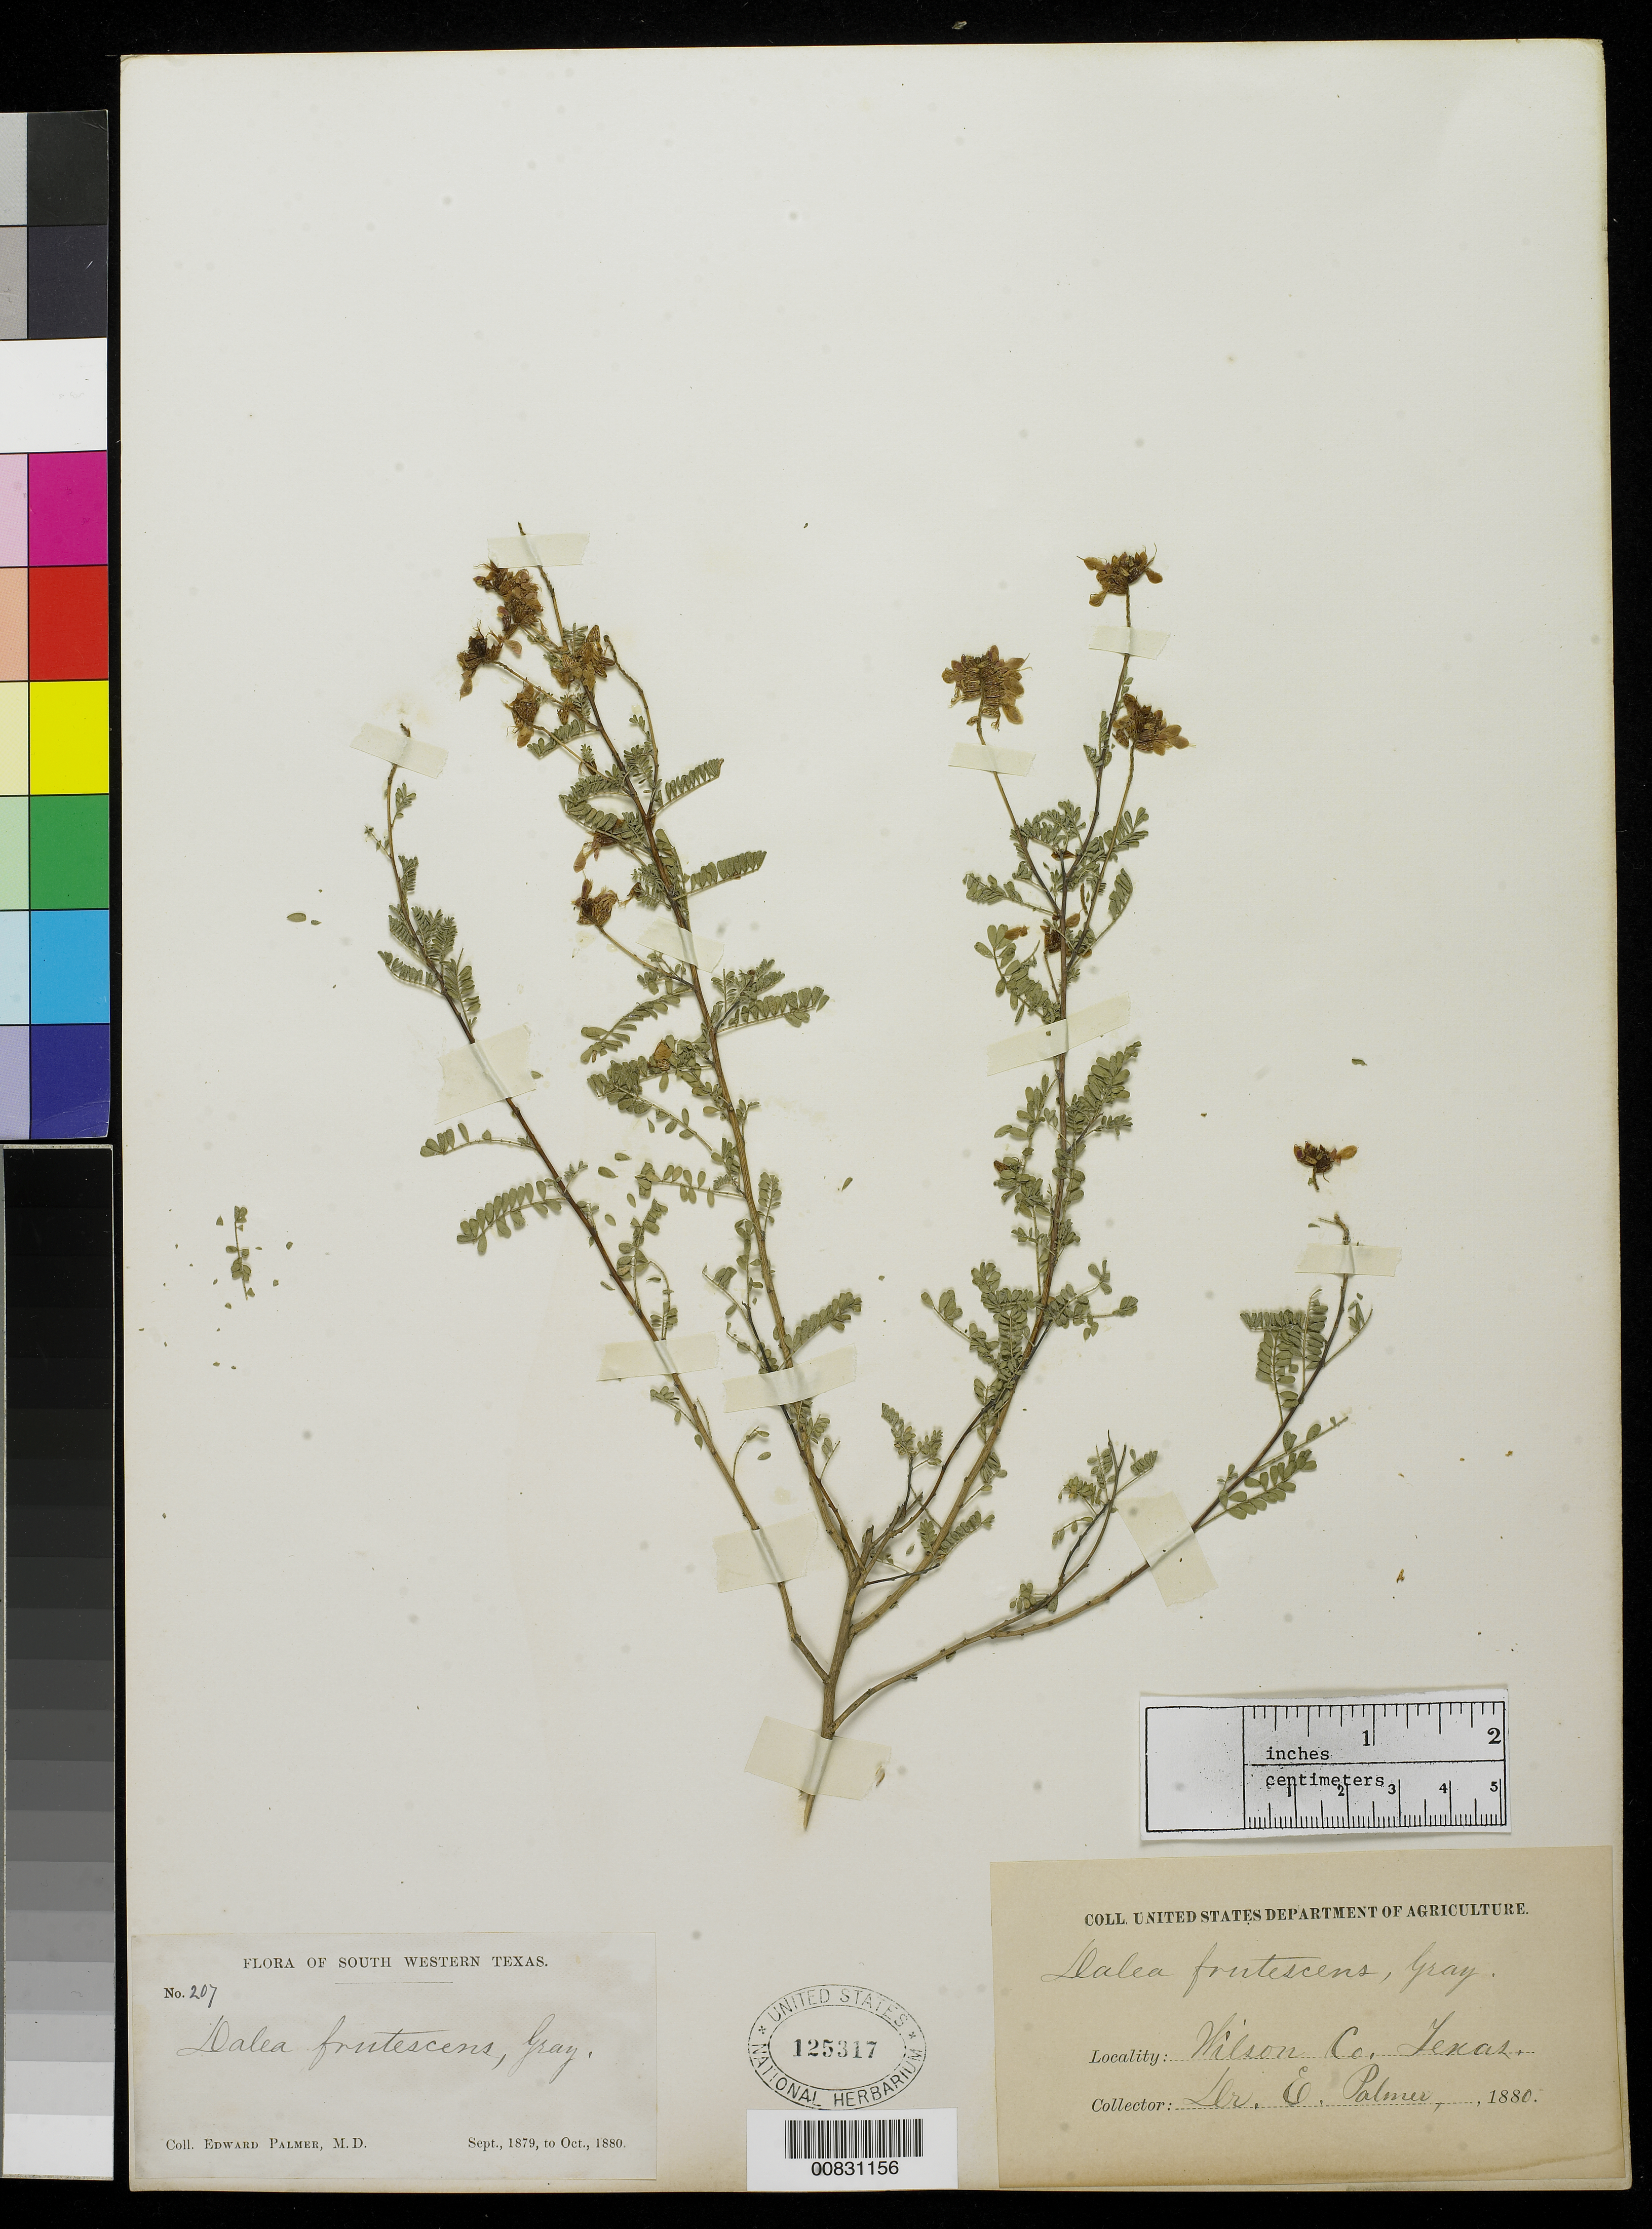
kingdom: Plantae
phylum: Tracheophyta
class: Magnoliopsida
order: Fabales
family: Fabaceae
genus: Dalea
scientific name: Dalea frutescens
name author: A. Gray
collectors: E. Palmer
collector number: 207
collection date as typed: Sep 1879 to -- Oct 1880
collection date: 1879-09/1880-10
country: United States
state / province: Texas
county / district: Wilson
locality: Wilson County, South Western Texas.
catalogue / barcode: US 125317